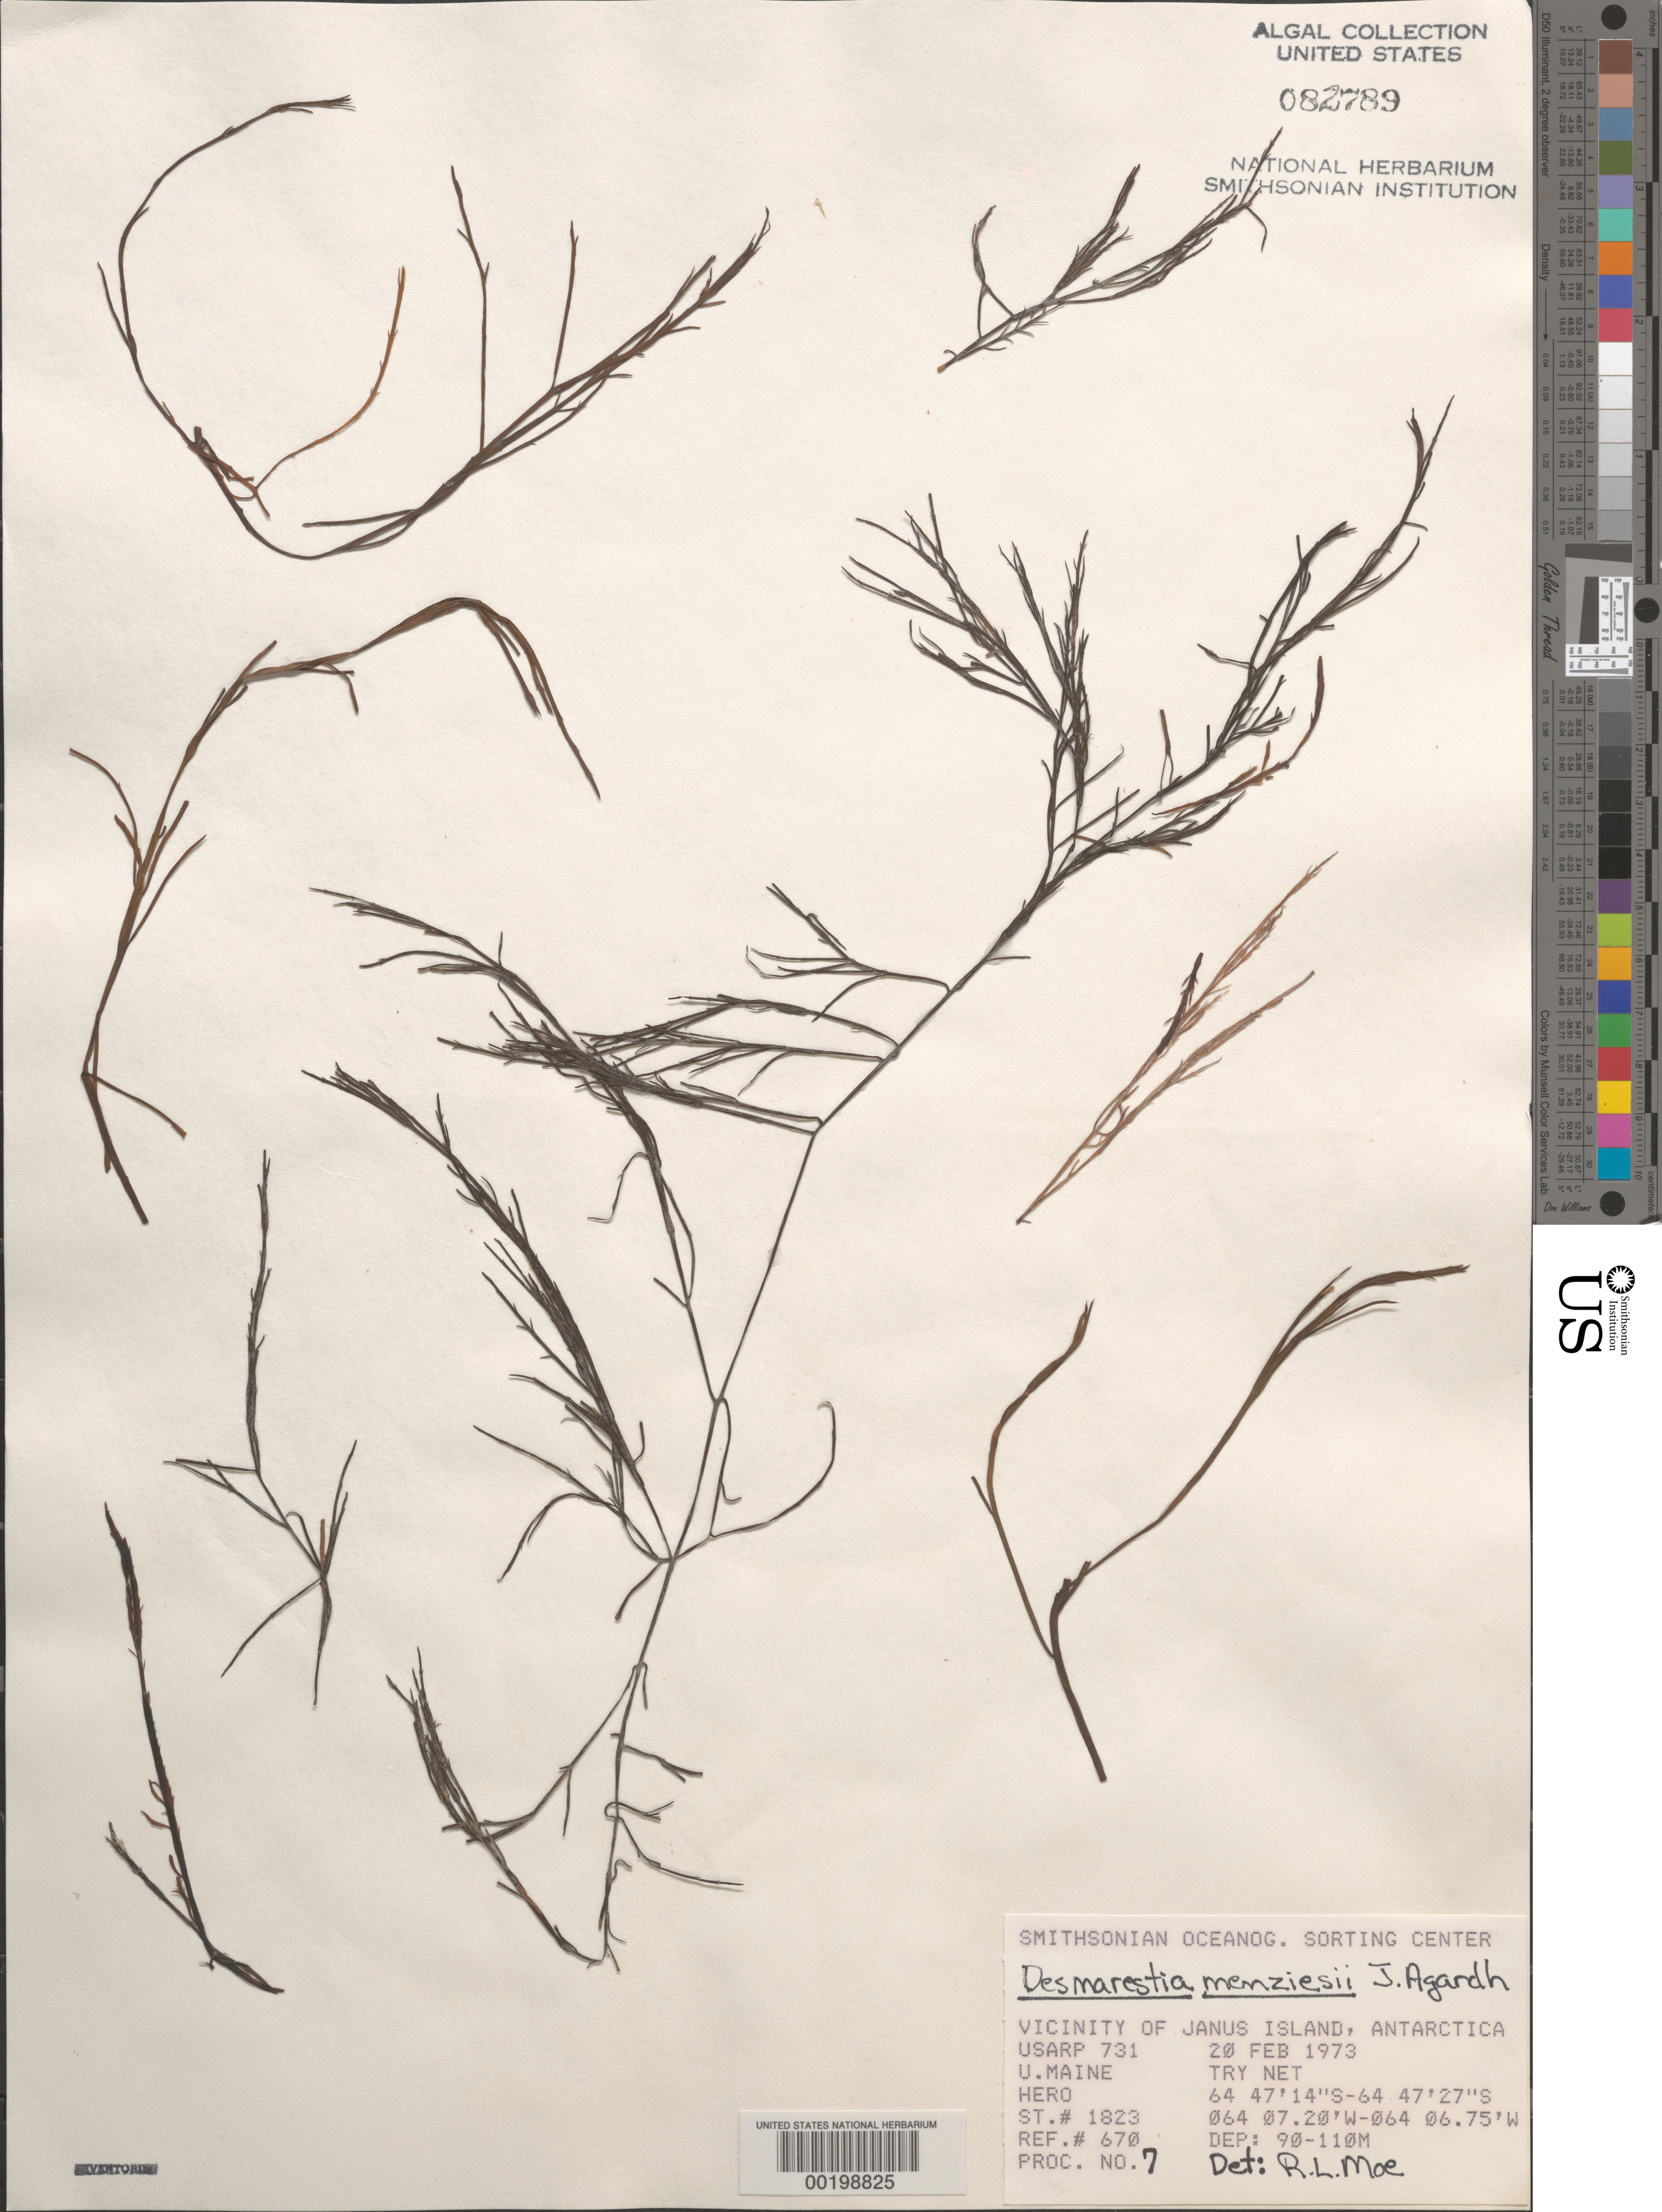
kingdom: Chromista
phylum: Ochrophyta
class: Phaeophyceae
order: Desmarestiales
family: Desmarestiaceae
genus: Desmarestia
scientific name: Desmarestia menziesii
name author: J. Agardh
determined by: Moe, R. L.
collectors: University of Maine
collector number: Station 1823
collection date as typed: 20 Feb 1973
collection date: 1973-02-20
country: Antarctica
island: Janus Island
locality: Janus Island area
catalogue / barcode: US 82789